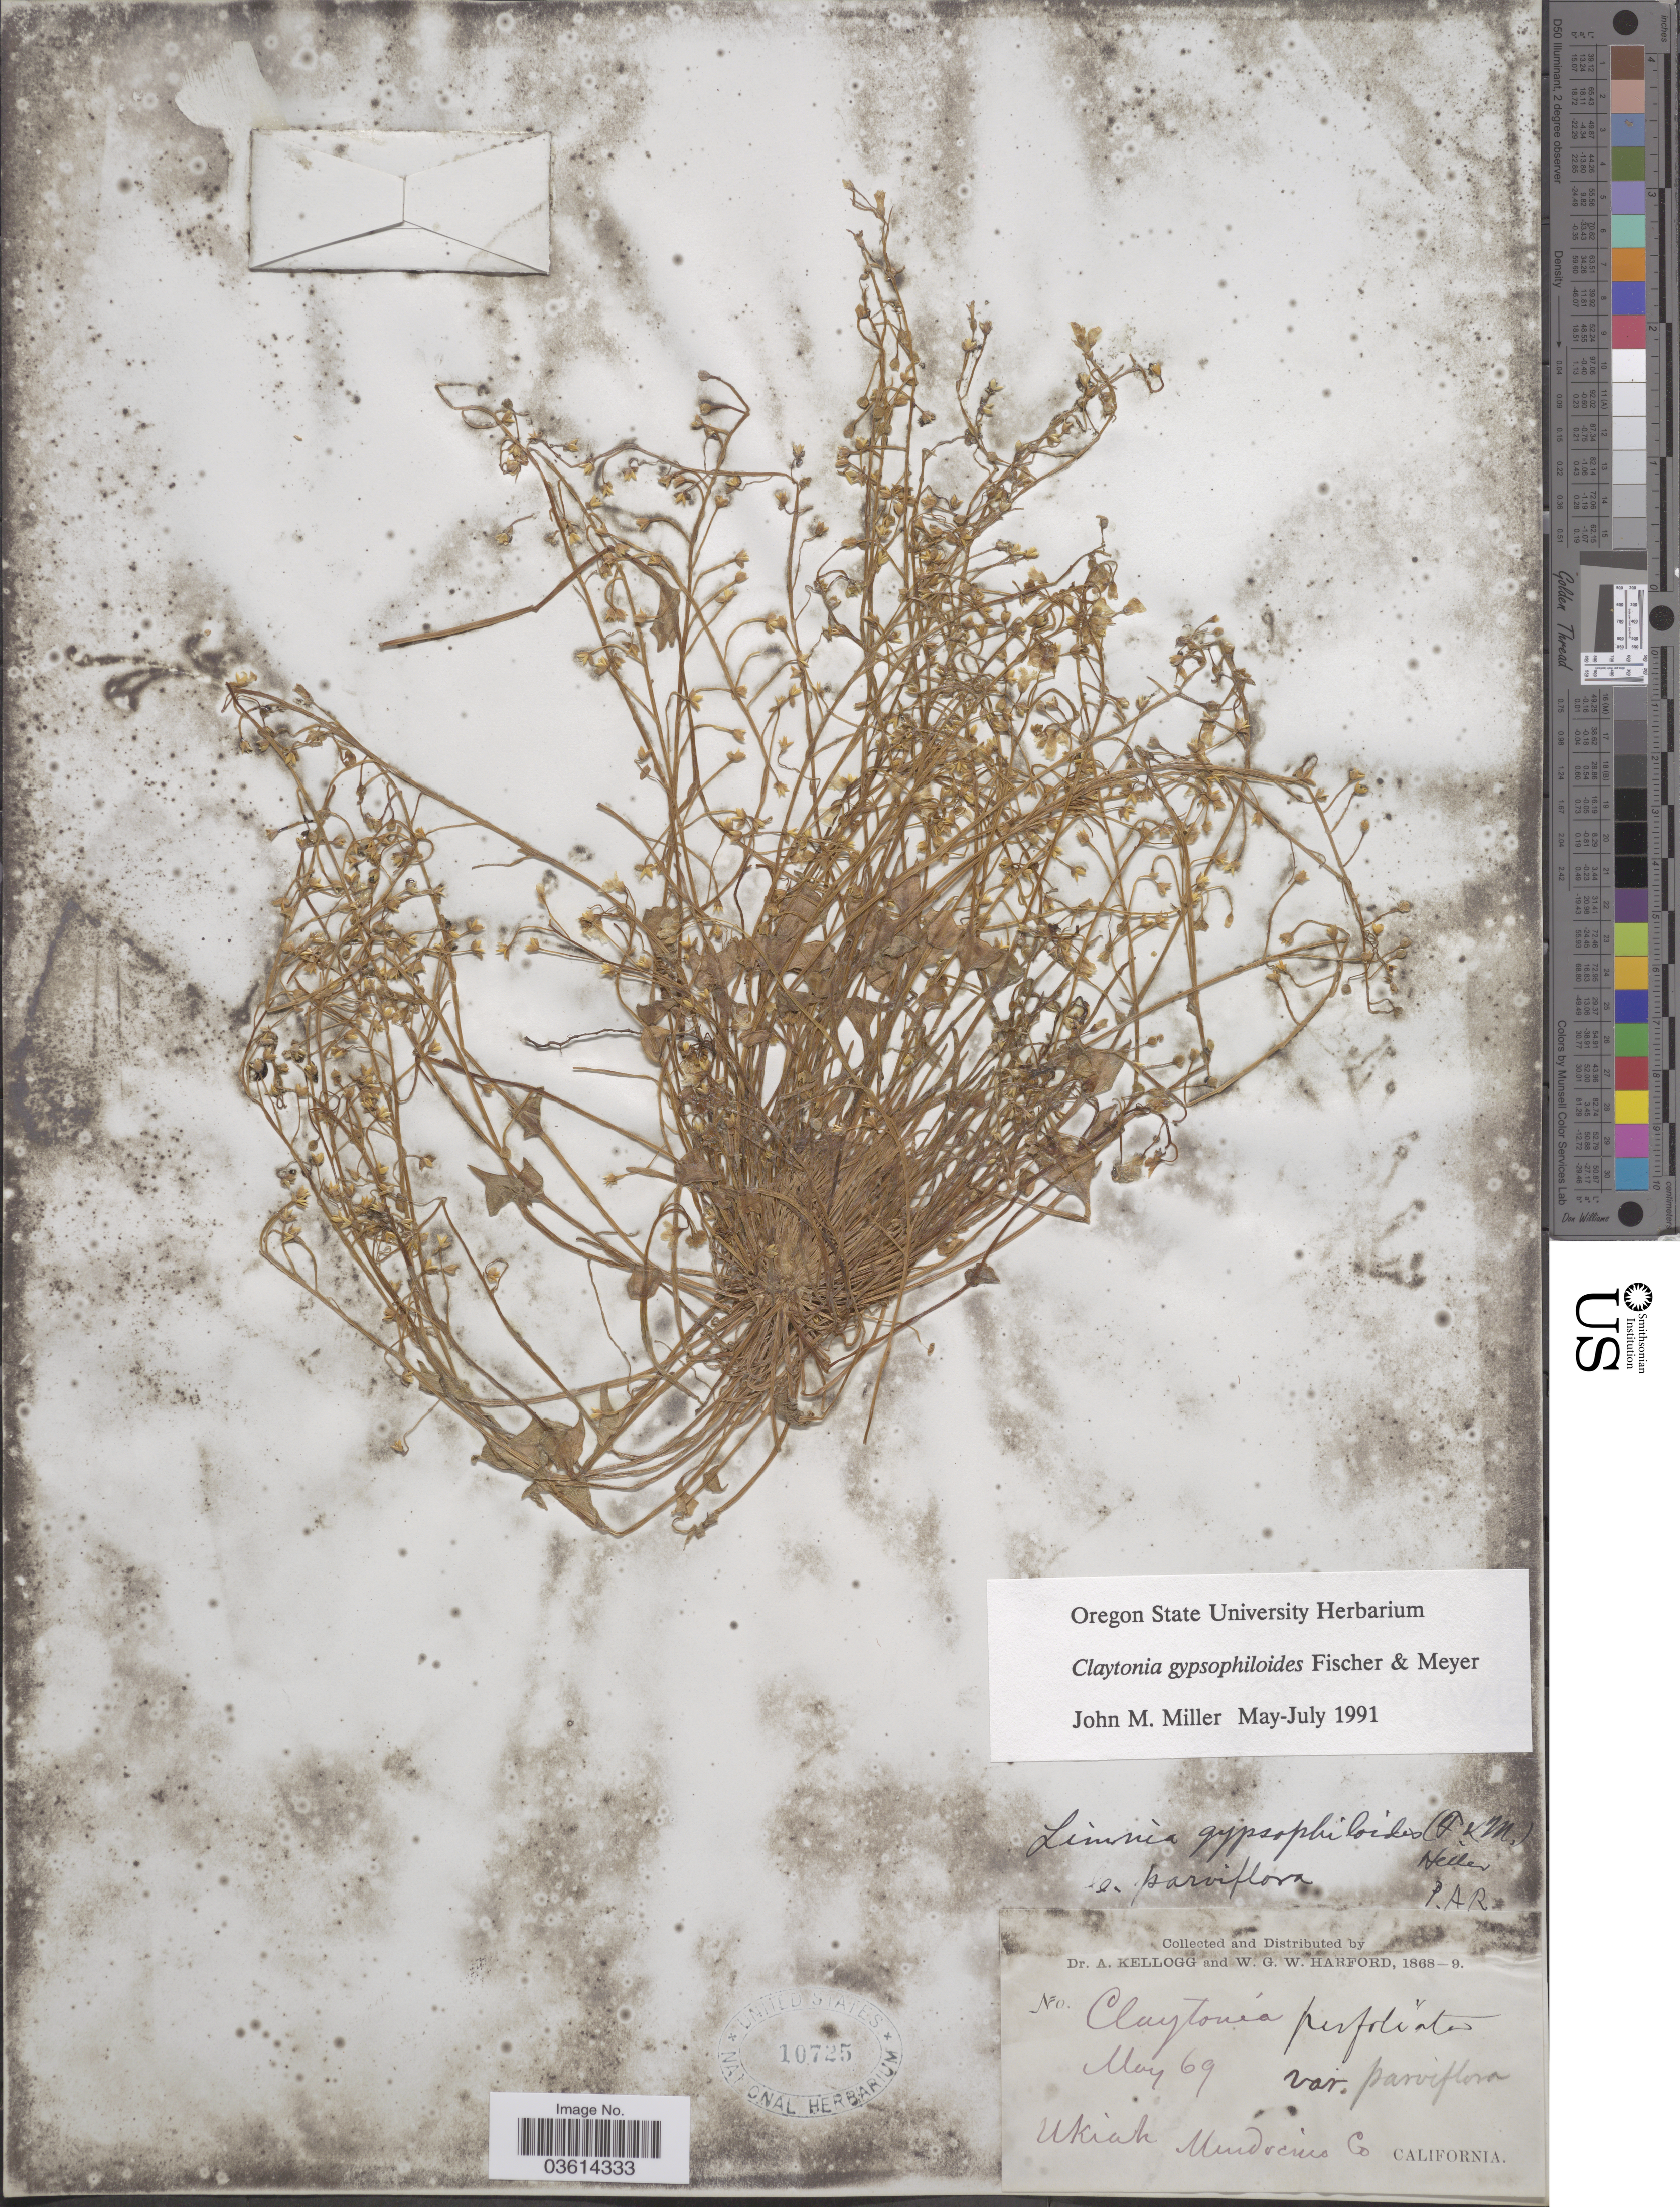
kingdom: Plantae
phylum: Tracheophyta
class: Magnoliopsida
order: Caryophyllales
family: Montiaceae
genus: Claytonia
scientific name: Claytonia gypsophiloides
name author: Fisch. & C.A. Mey.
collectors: A. Kellogg & W. G. W. Harford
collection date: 1869-05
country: United States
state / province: California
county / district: Mendocino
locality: Ukiah, Mendocino Co.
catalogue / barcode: US 10725